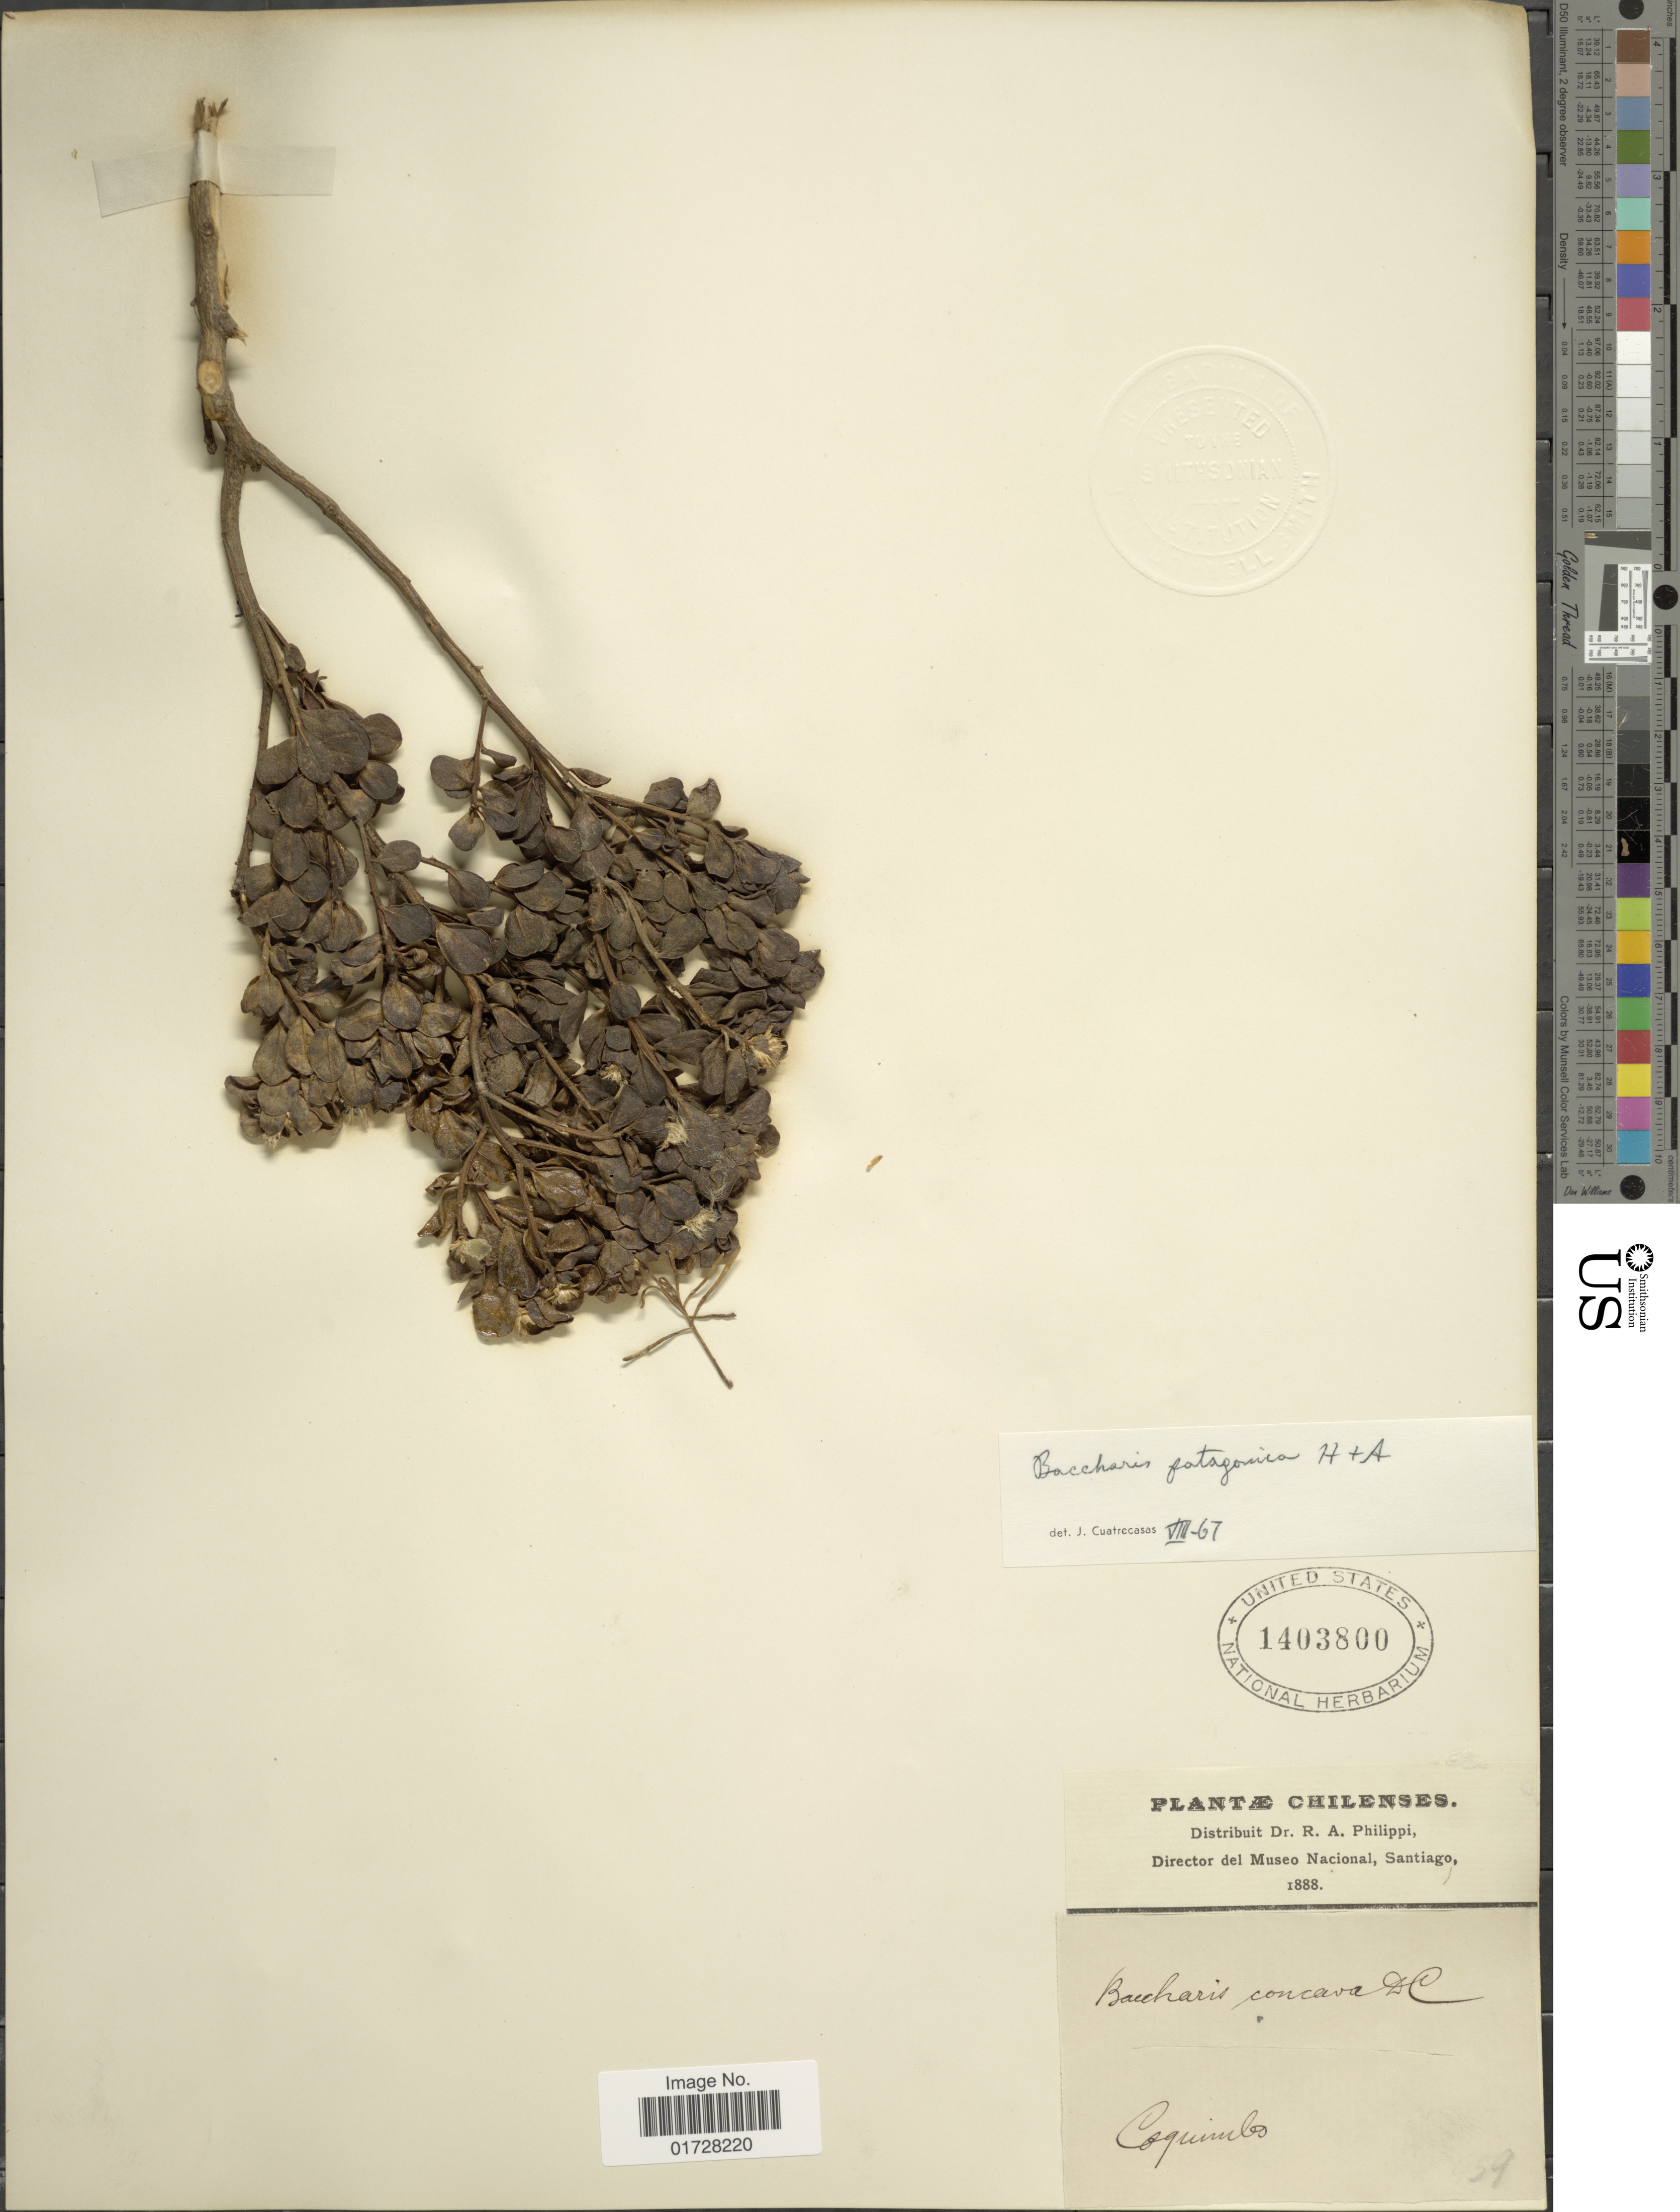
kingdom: Plantae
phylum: Tracheophyta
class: Magnoliopsida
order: Asterales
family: Asteraceae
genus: Baccharis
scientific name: Baccharis patagonica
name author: Hook. & Arn.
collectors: R. A. Philippi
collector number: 959*?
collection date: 1888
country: Chile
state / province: Coquimbo (IV)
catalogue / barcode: US 1403800